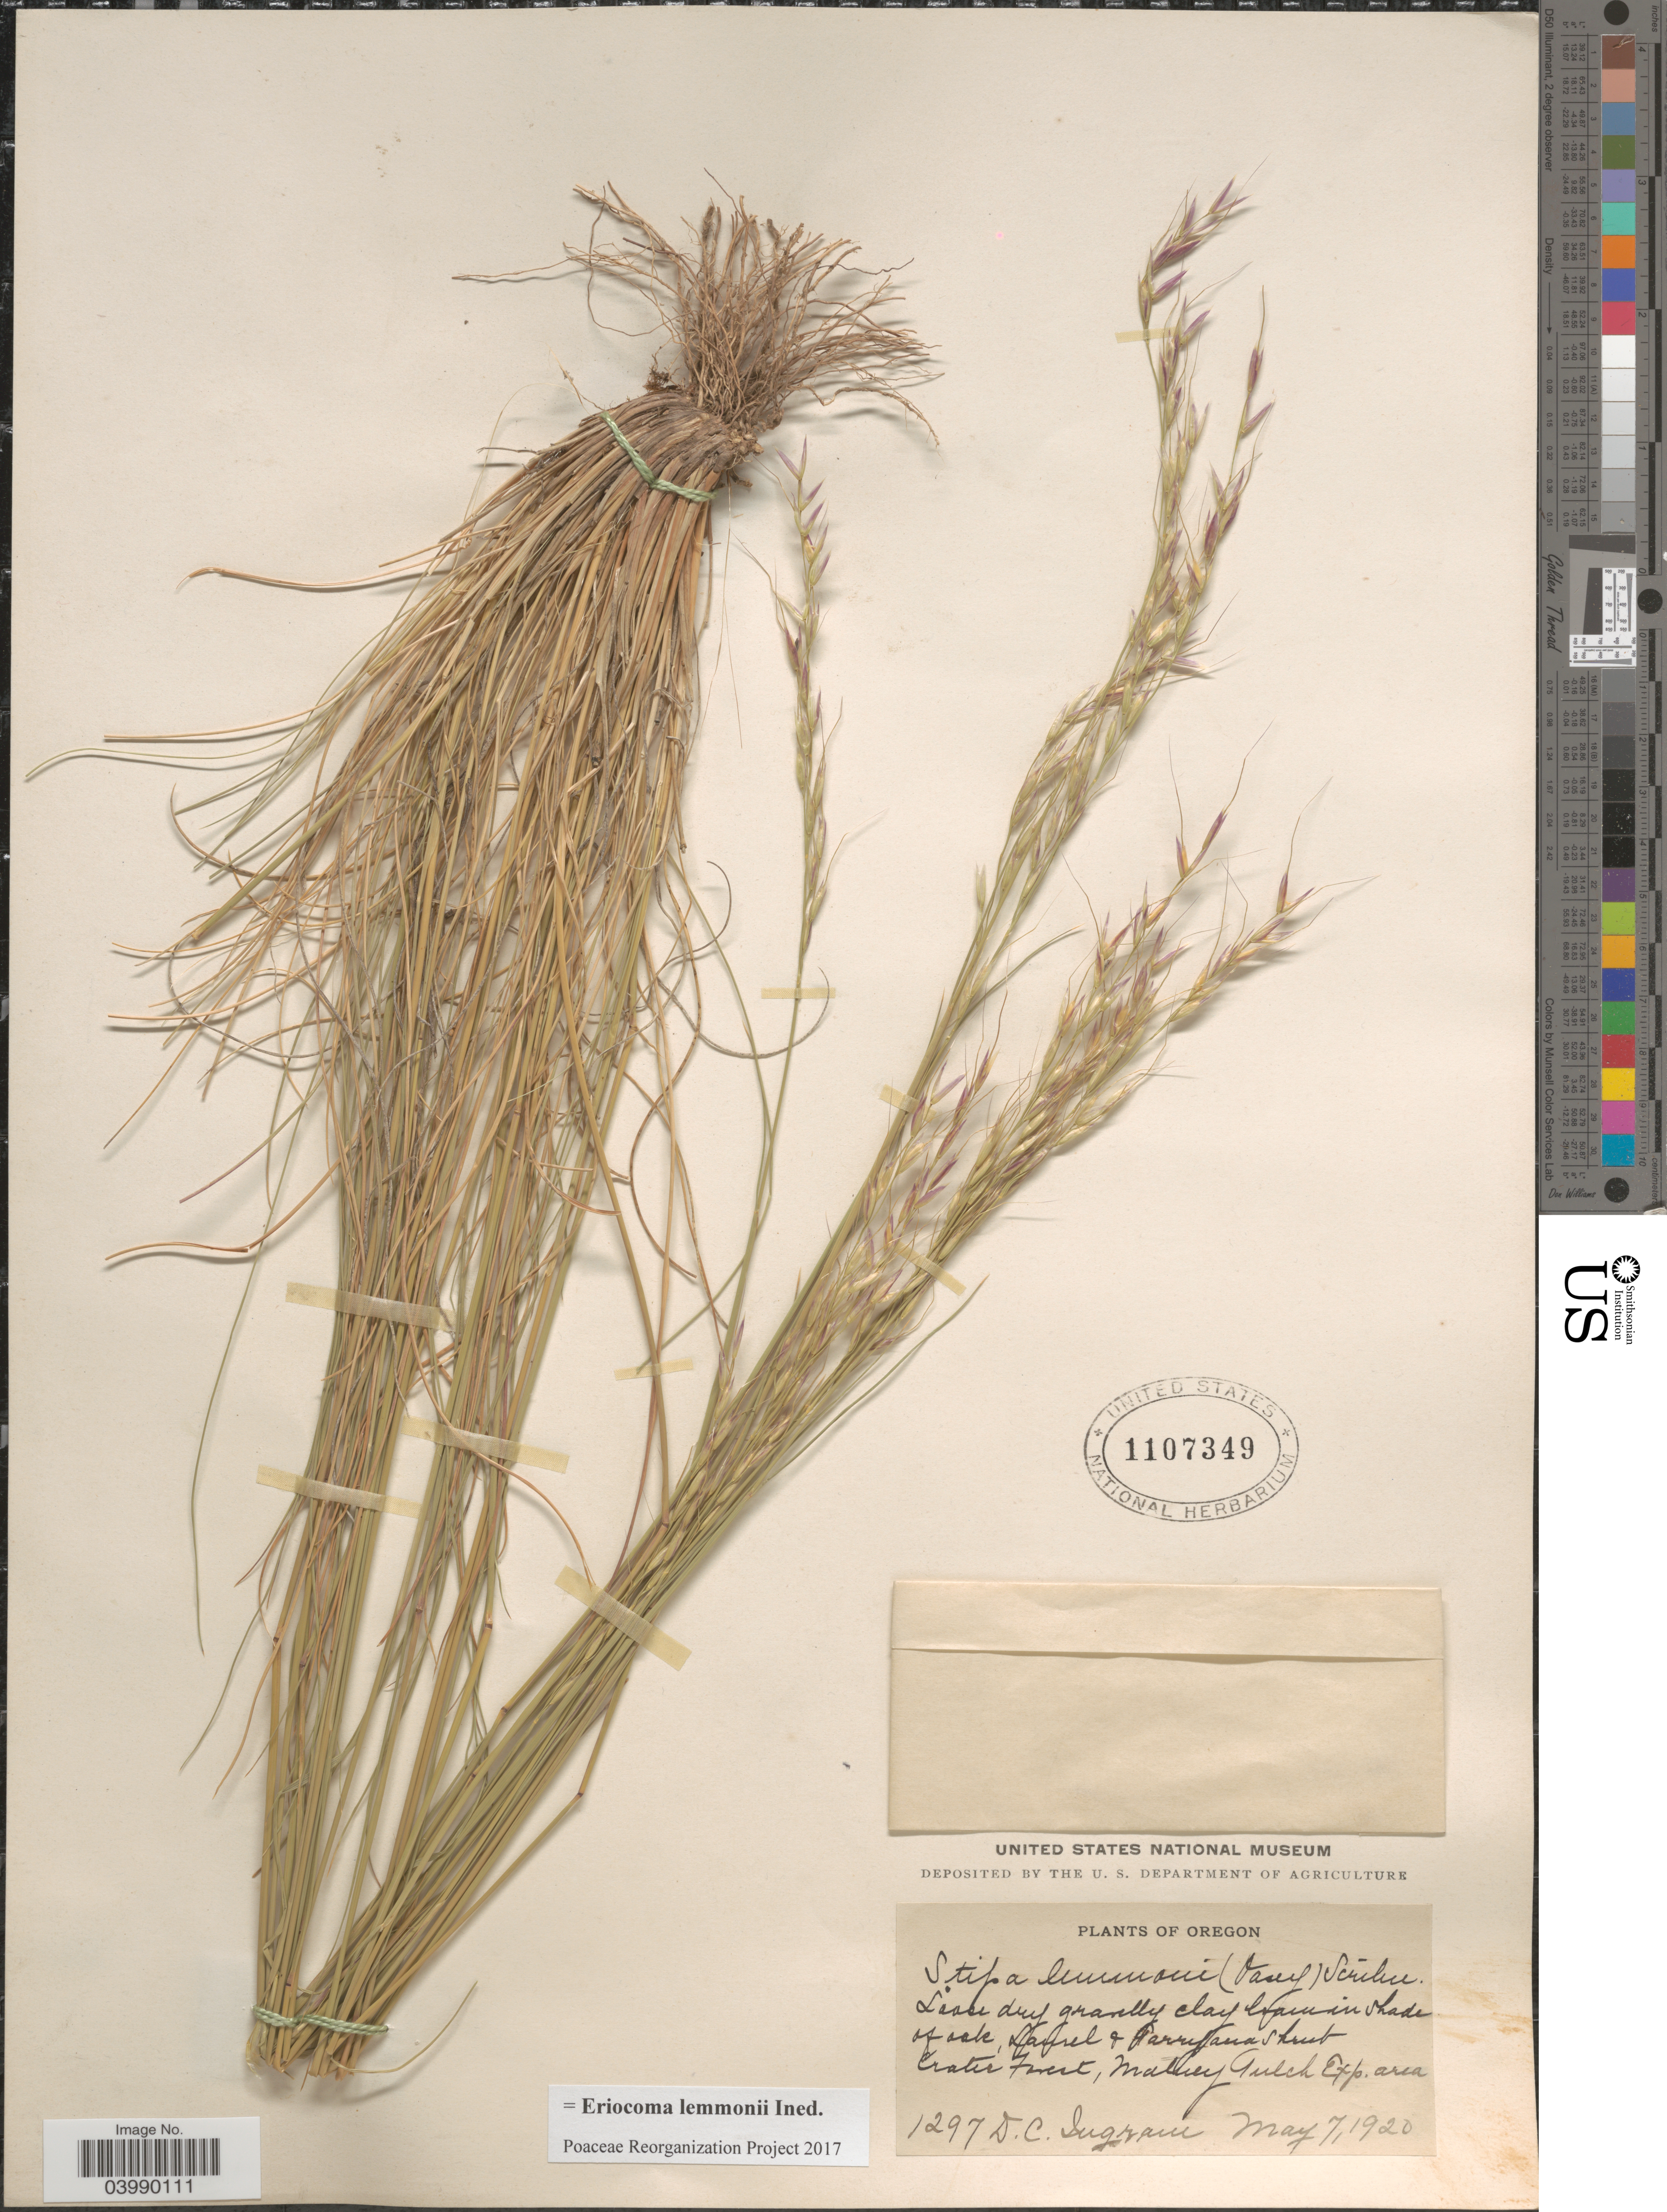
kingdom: Plantae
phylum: Tracheophyta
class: Liliopsida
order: Poales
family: Poaceae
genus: Eriocoma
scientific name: Eriocoma lemmonii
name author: (Vasey) Romasch.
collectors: D. C. Ingram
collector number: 1297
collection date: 1920-05-07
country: United States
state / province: Oregon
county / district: Jackson ?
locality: Crater Forest, Malney Gulch Exp. area.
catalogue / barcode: US 1107349